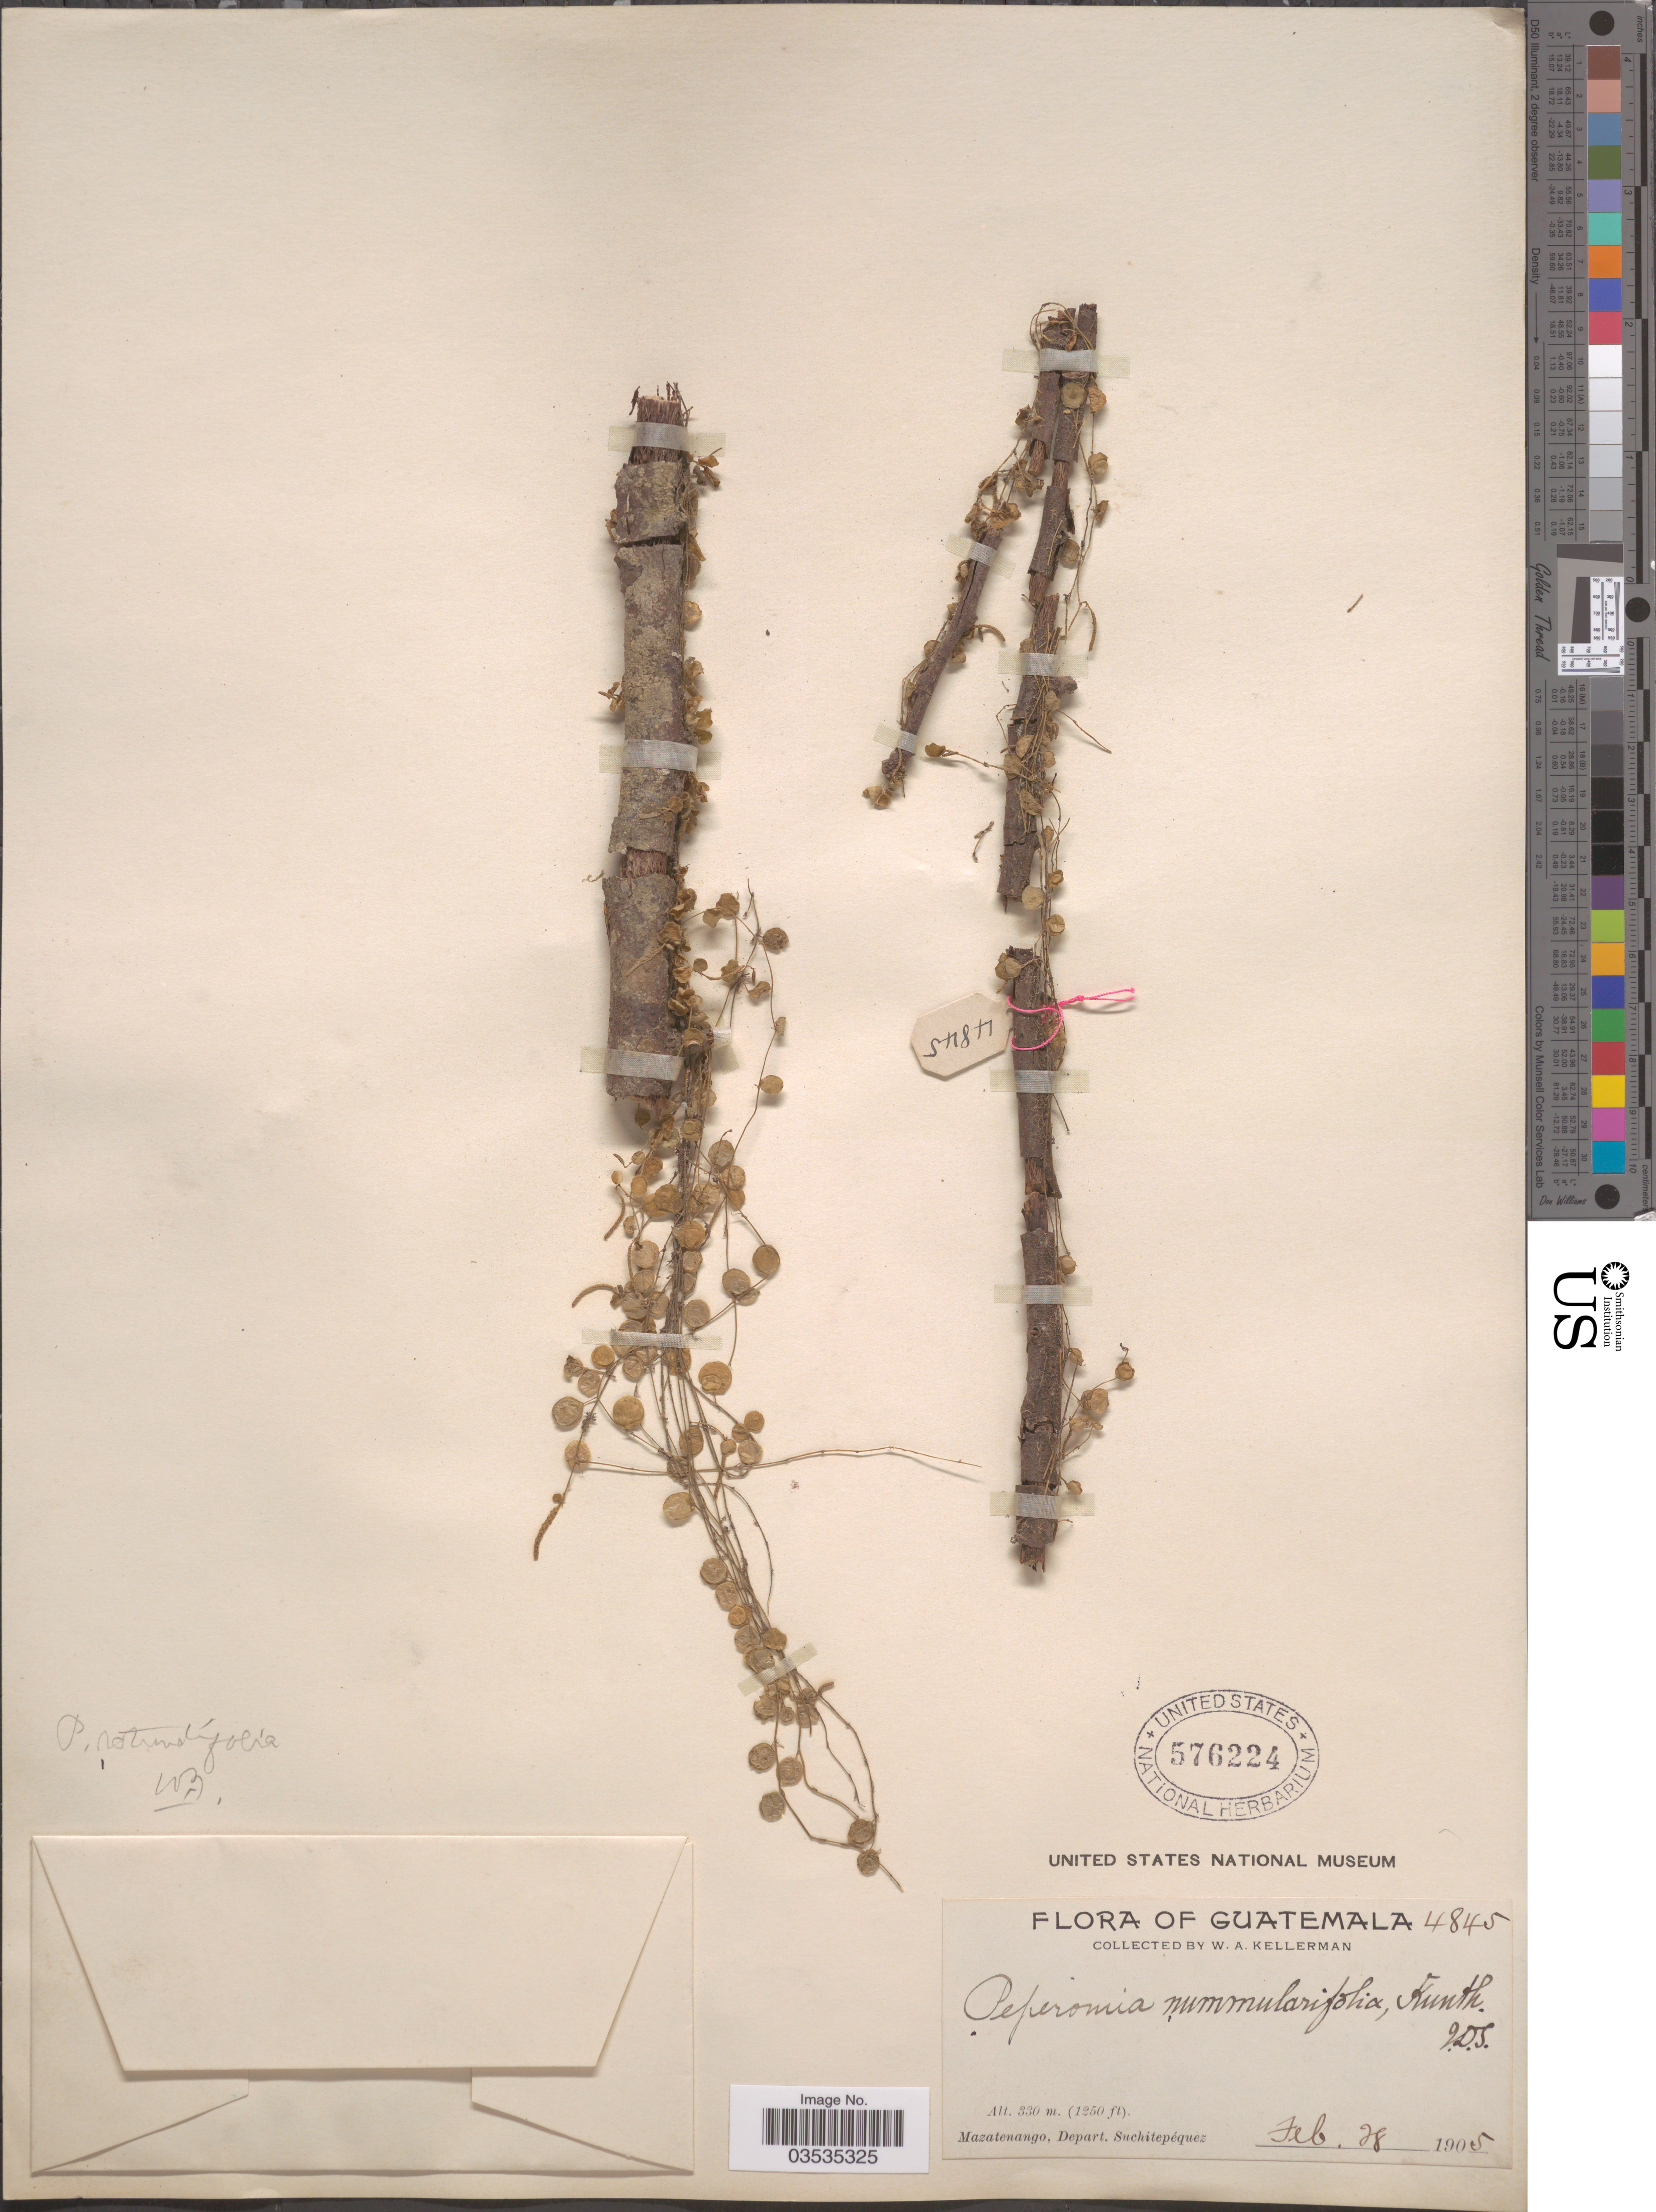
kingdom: Plantae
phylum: Tracheophyta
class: Magnoliopsida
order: Piperales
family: Piperaceae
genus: Peperomia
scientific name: Peperomia rotundifolia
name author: (L.) Kunth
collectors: W. Kellerman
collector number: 4845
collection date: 1905-02-28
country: Guatemala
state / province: Suchitepequez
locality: Mazatenango, Depart. Suchitepéquez.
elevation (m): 330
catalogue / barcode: US 576224